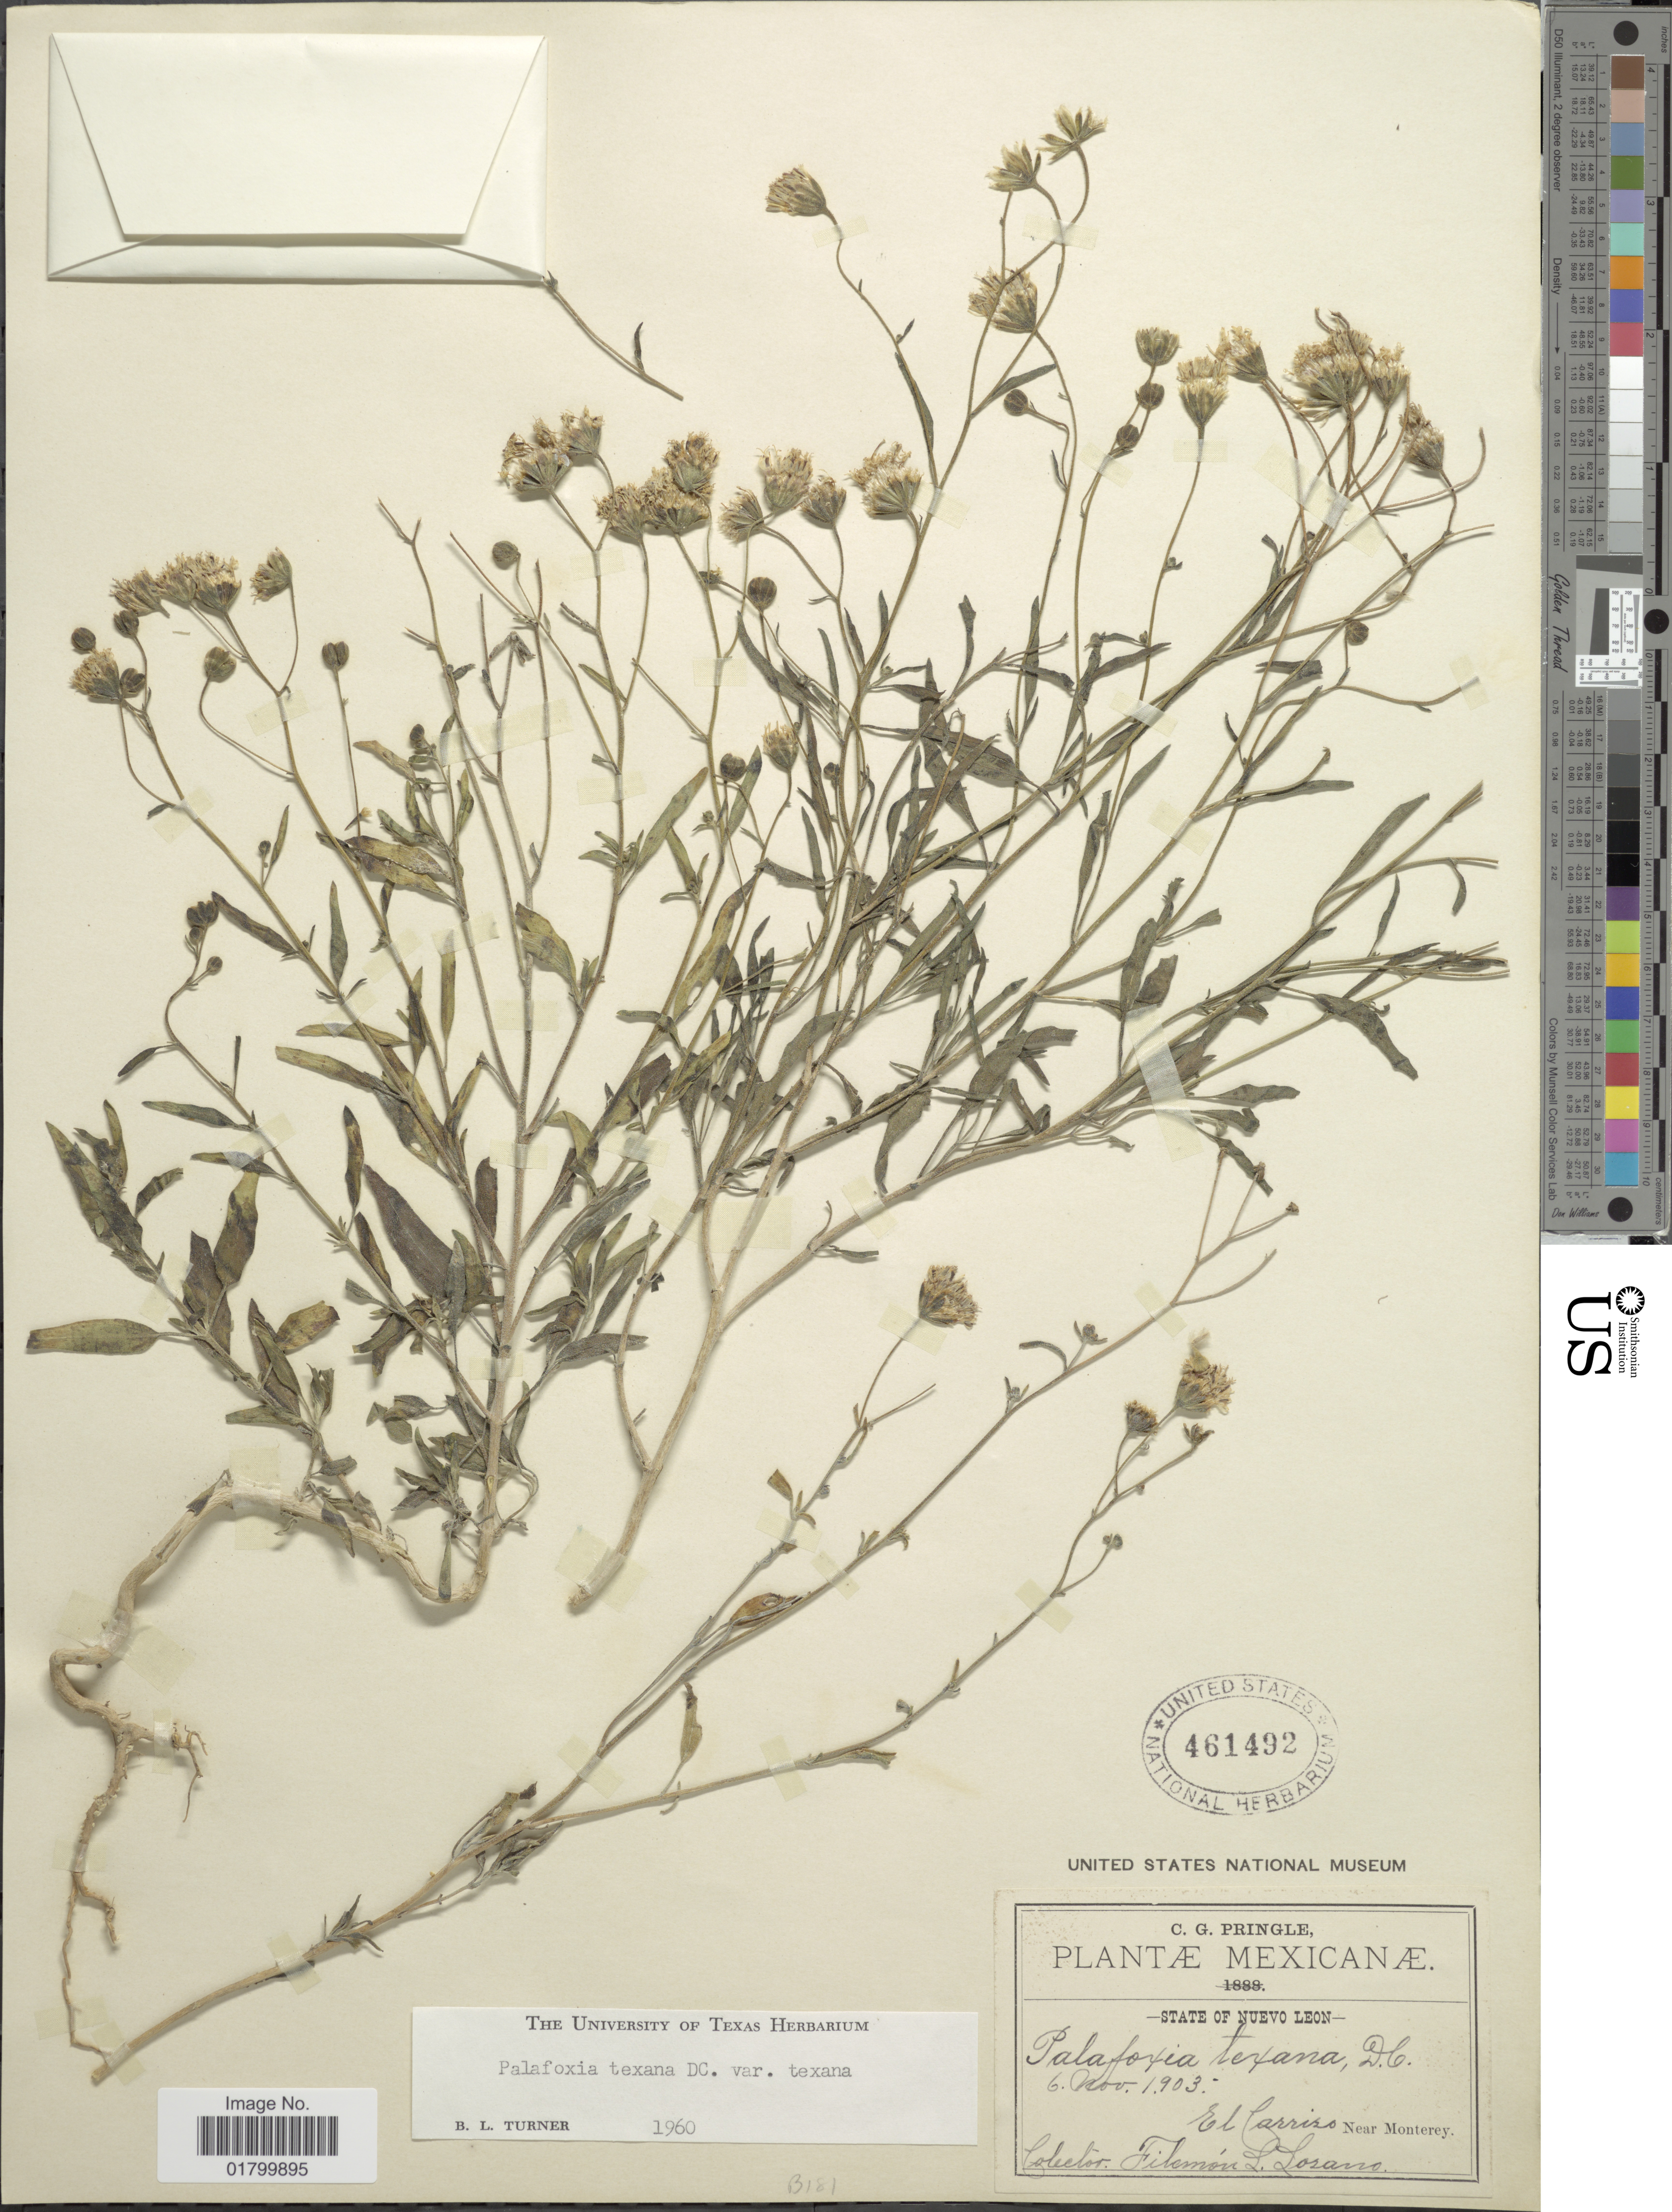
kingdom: Plantae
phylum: Tracheophyta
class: Magnoliopsida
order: Asterales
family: Asteraceae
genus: Palafoxia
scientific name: Palafoxia texana var. texana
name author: DC.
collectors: C. G. Pringle & F. Lozano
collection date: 1903-11-06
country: Mexico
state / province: Nuevo León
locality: State of Nuevo Leon, El Carrizo, Near Monterey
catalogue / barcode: US 461492